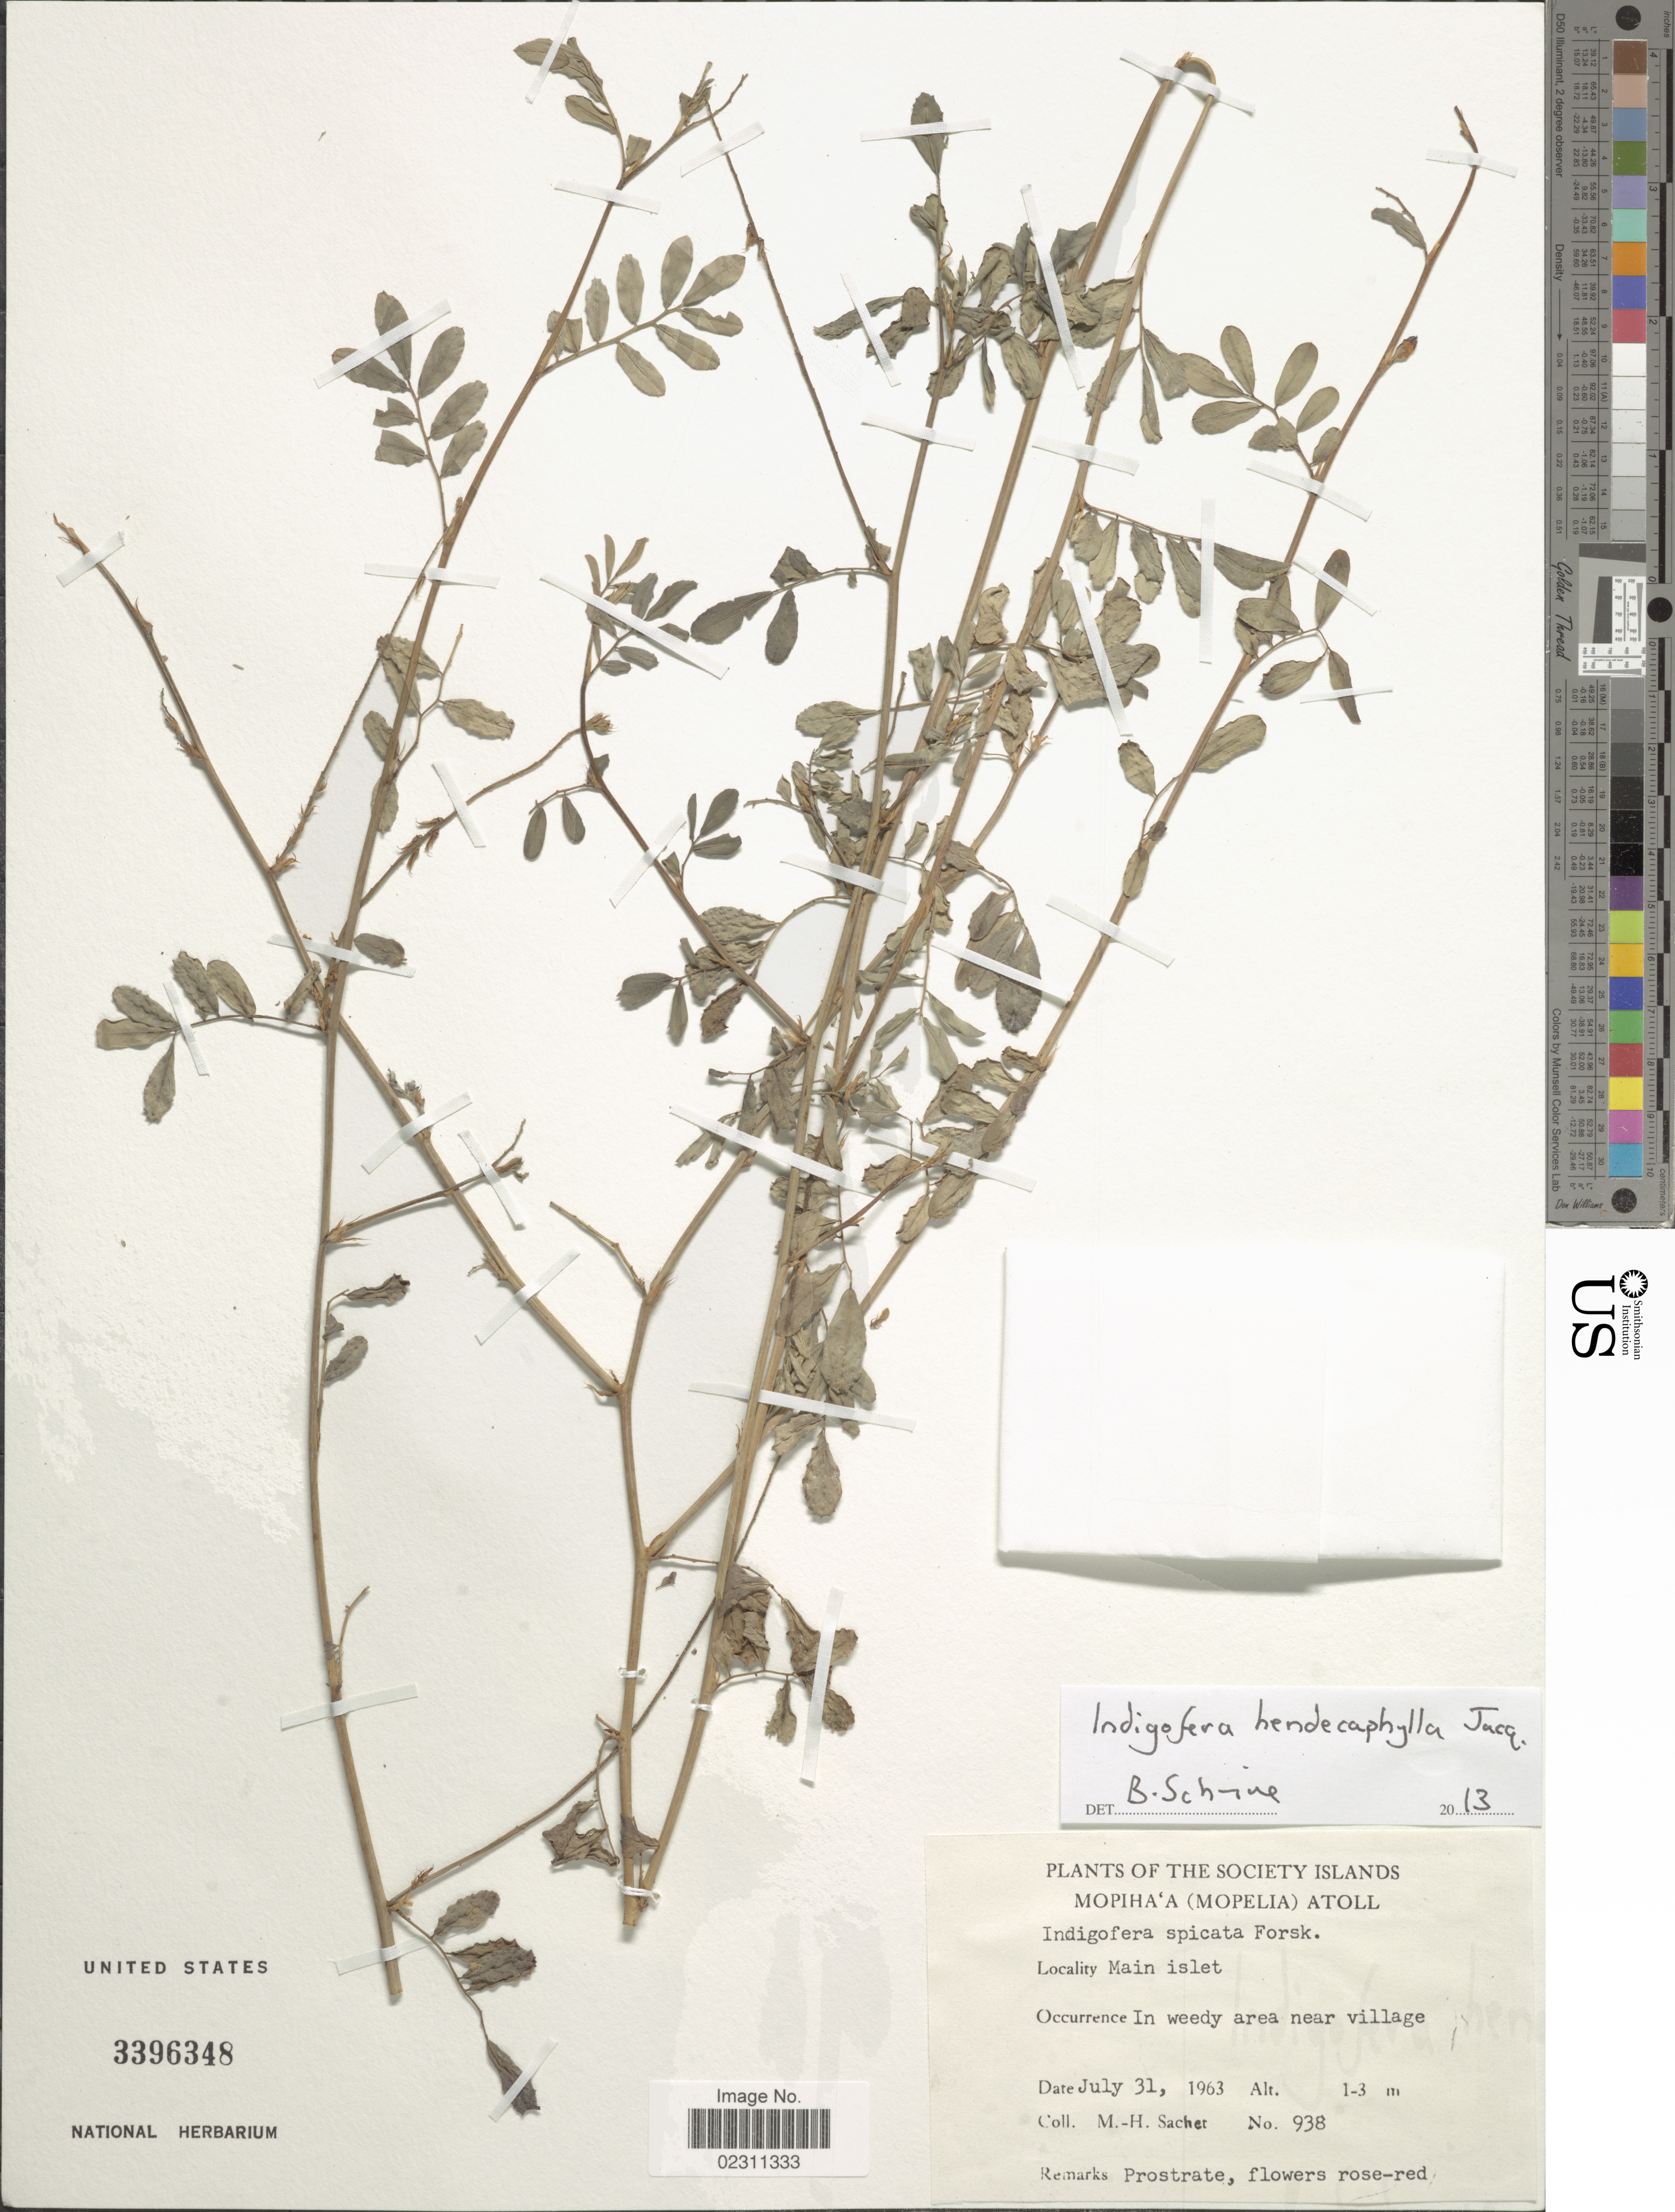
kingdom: Plantae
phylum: Tracheophyta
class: Magnoliopsida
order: Fabales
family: Fabaceae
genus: Indigofera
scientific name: Indigofera hendecaphylla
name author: Jacq.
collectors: M.-H. Sachet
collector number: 938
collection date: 1963-07-31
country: French Polynesia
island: Maupihaa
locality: Society Islands. Mopiha'a (Mopelia) Atoll. Main islet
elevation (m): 1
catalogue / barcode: US 3396348